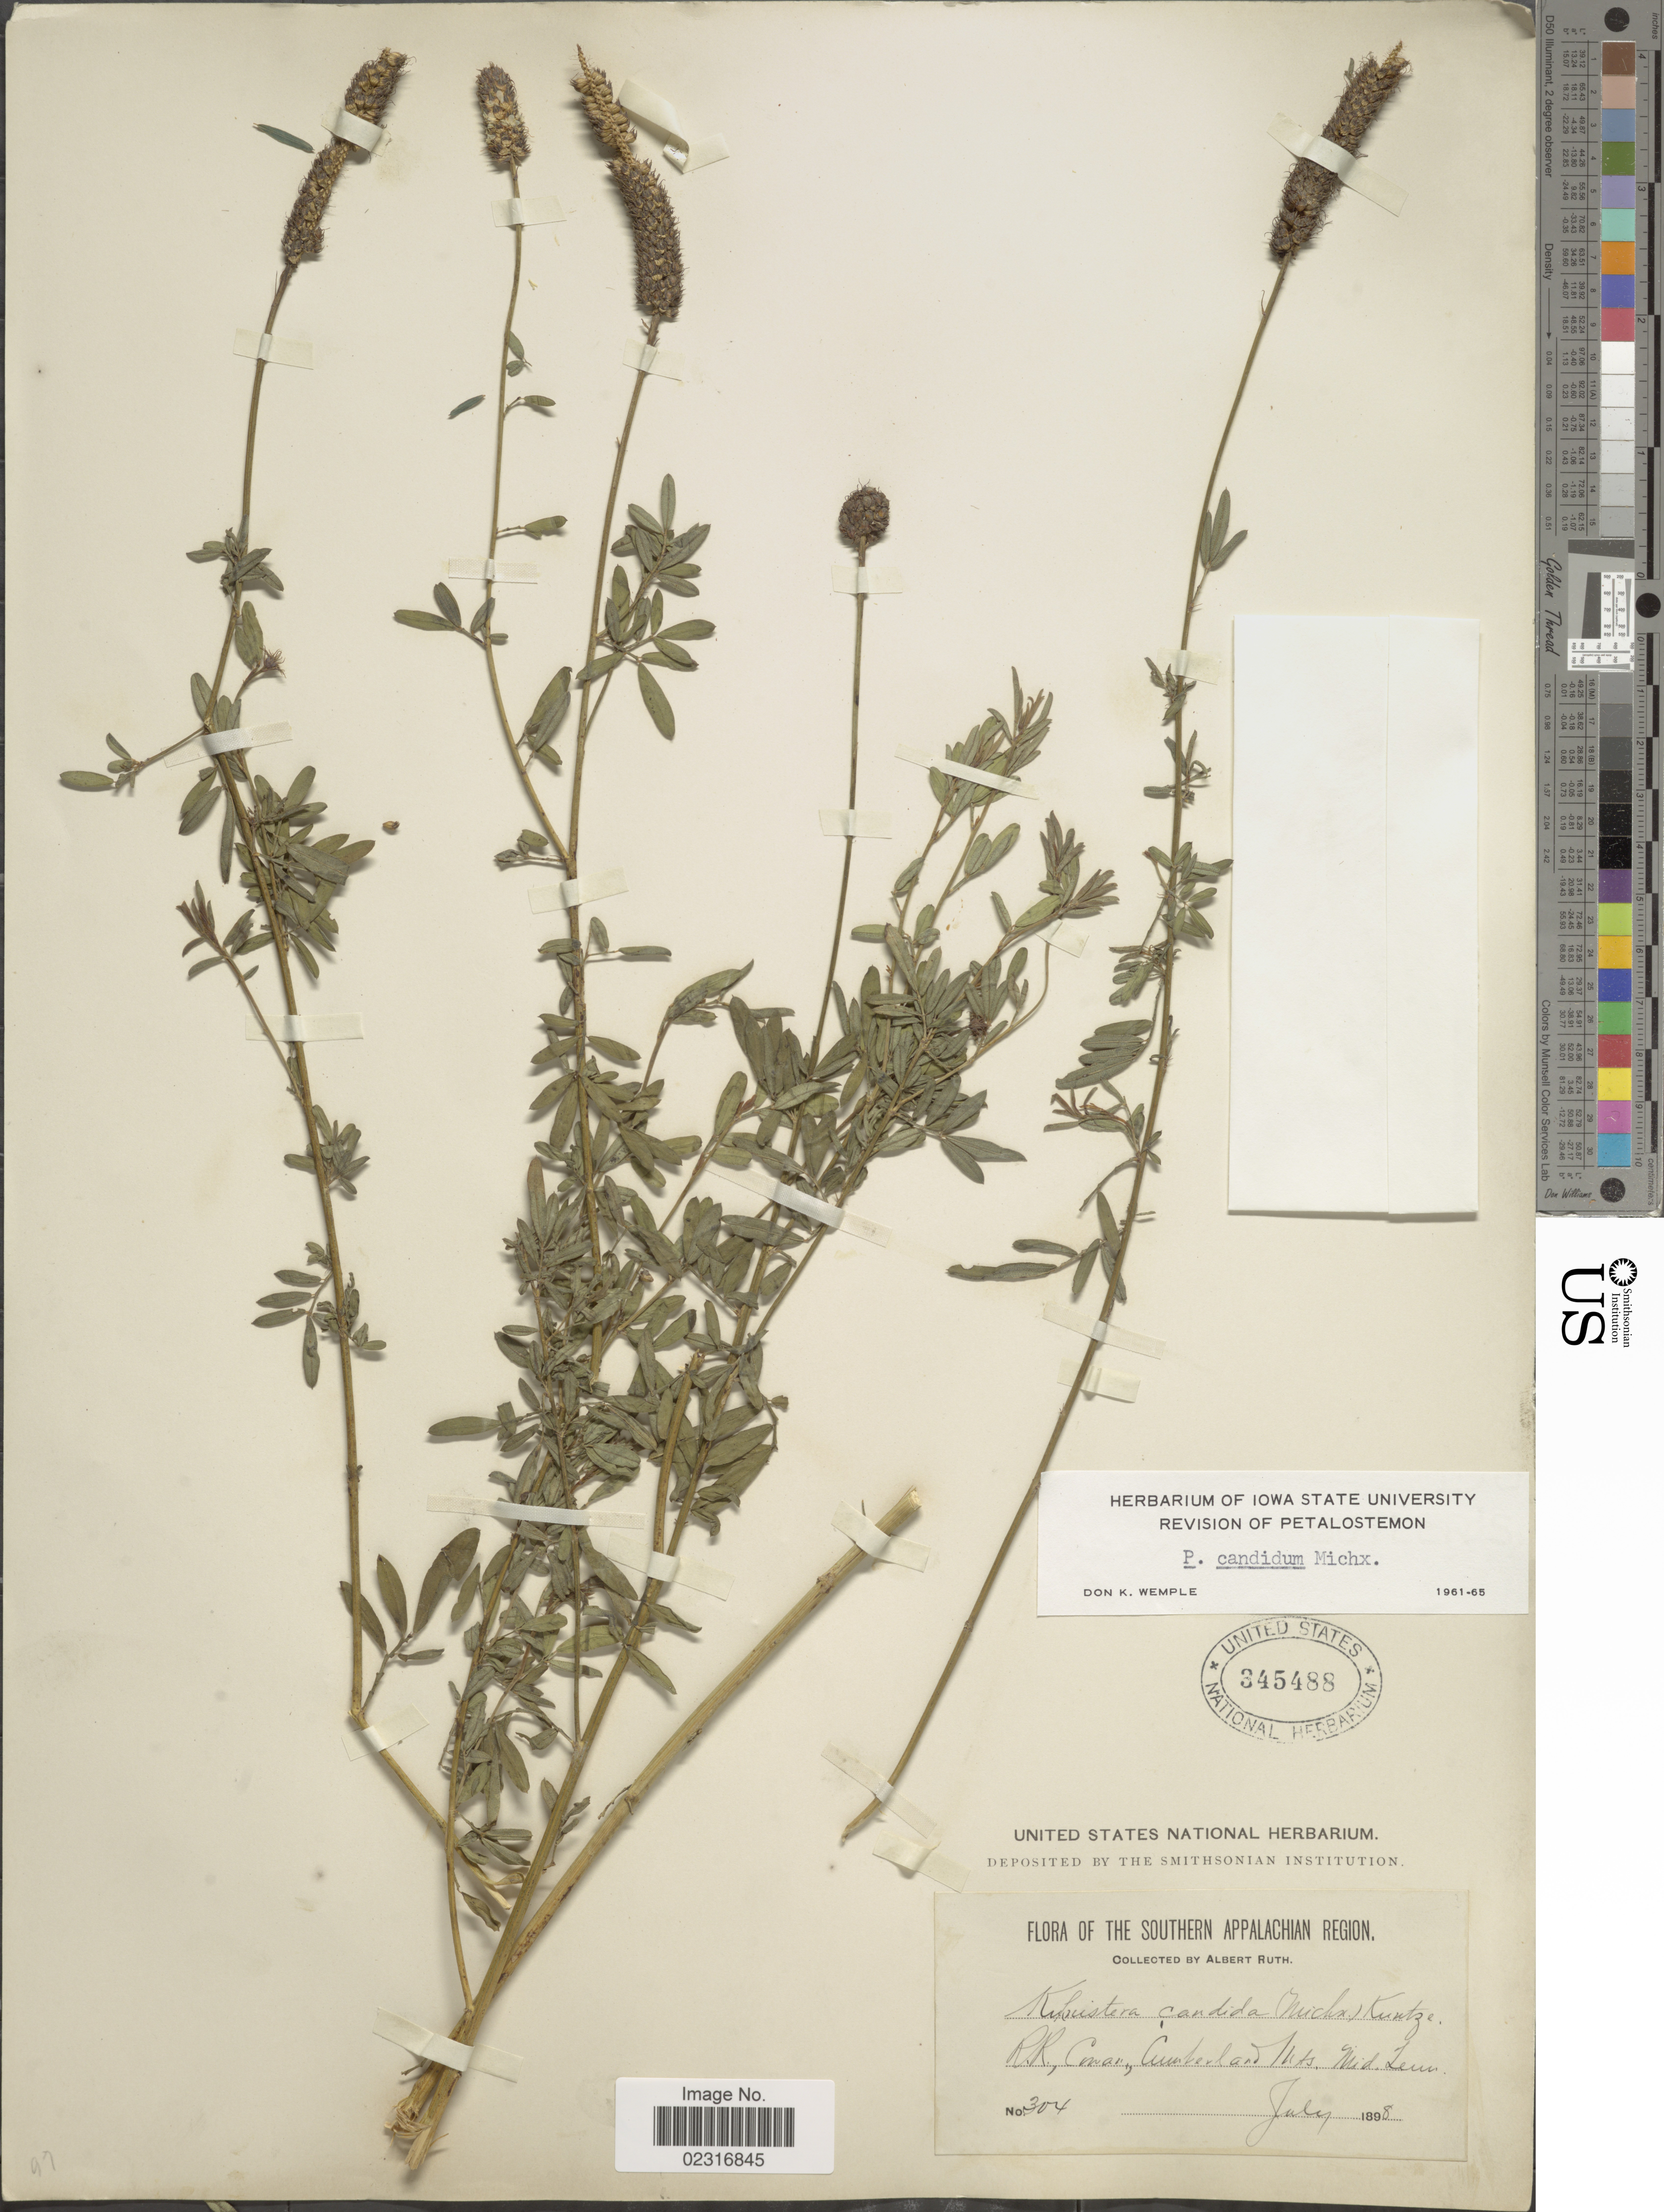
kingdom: Plantae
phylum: Tracheophyta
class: Magnoliopsida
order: Fabales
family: Fabaceae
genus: Dalea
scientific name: Dalea candida var. candida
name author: Michx. ex Willd.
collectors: A. Ruth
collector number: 304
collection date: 1888-07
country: United States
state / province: Tennessee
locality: Southern Appalachian Region. R.R., Cowan, Cumberlan Mts. Mid. Tenn.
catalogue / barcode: US 345488